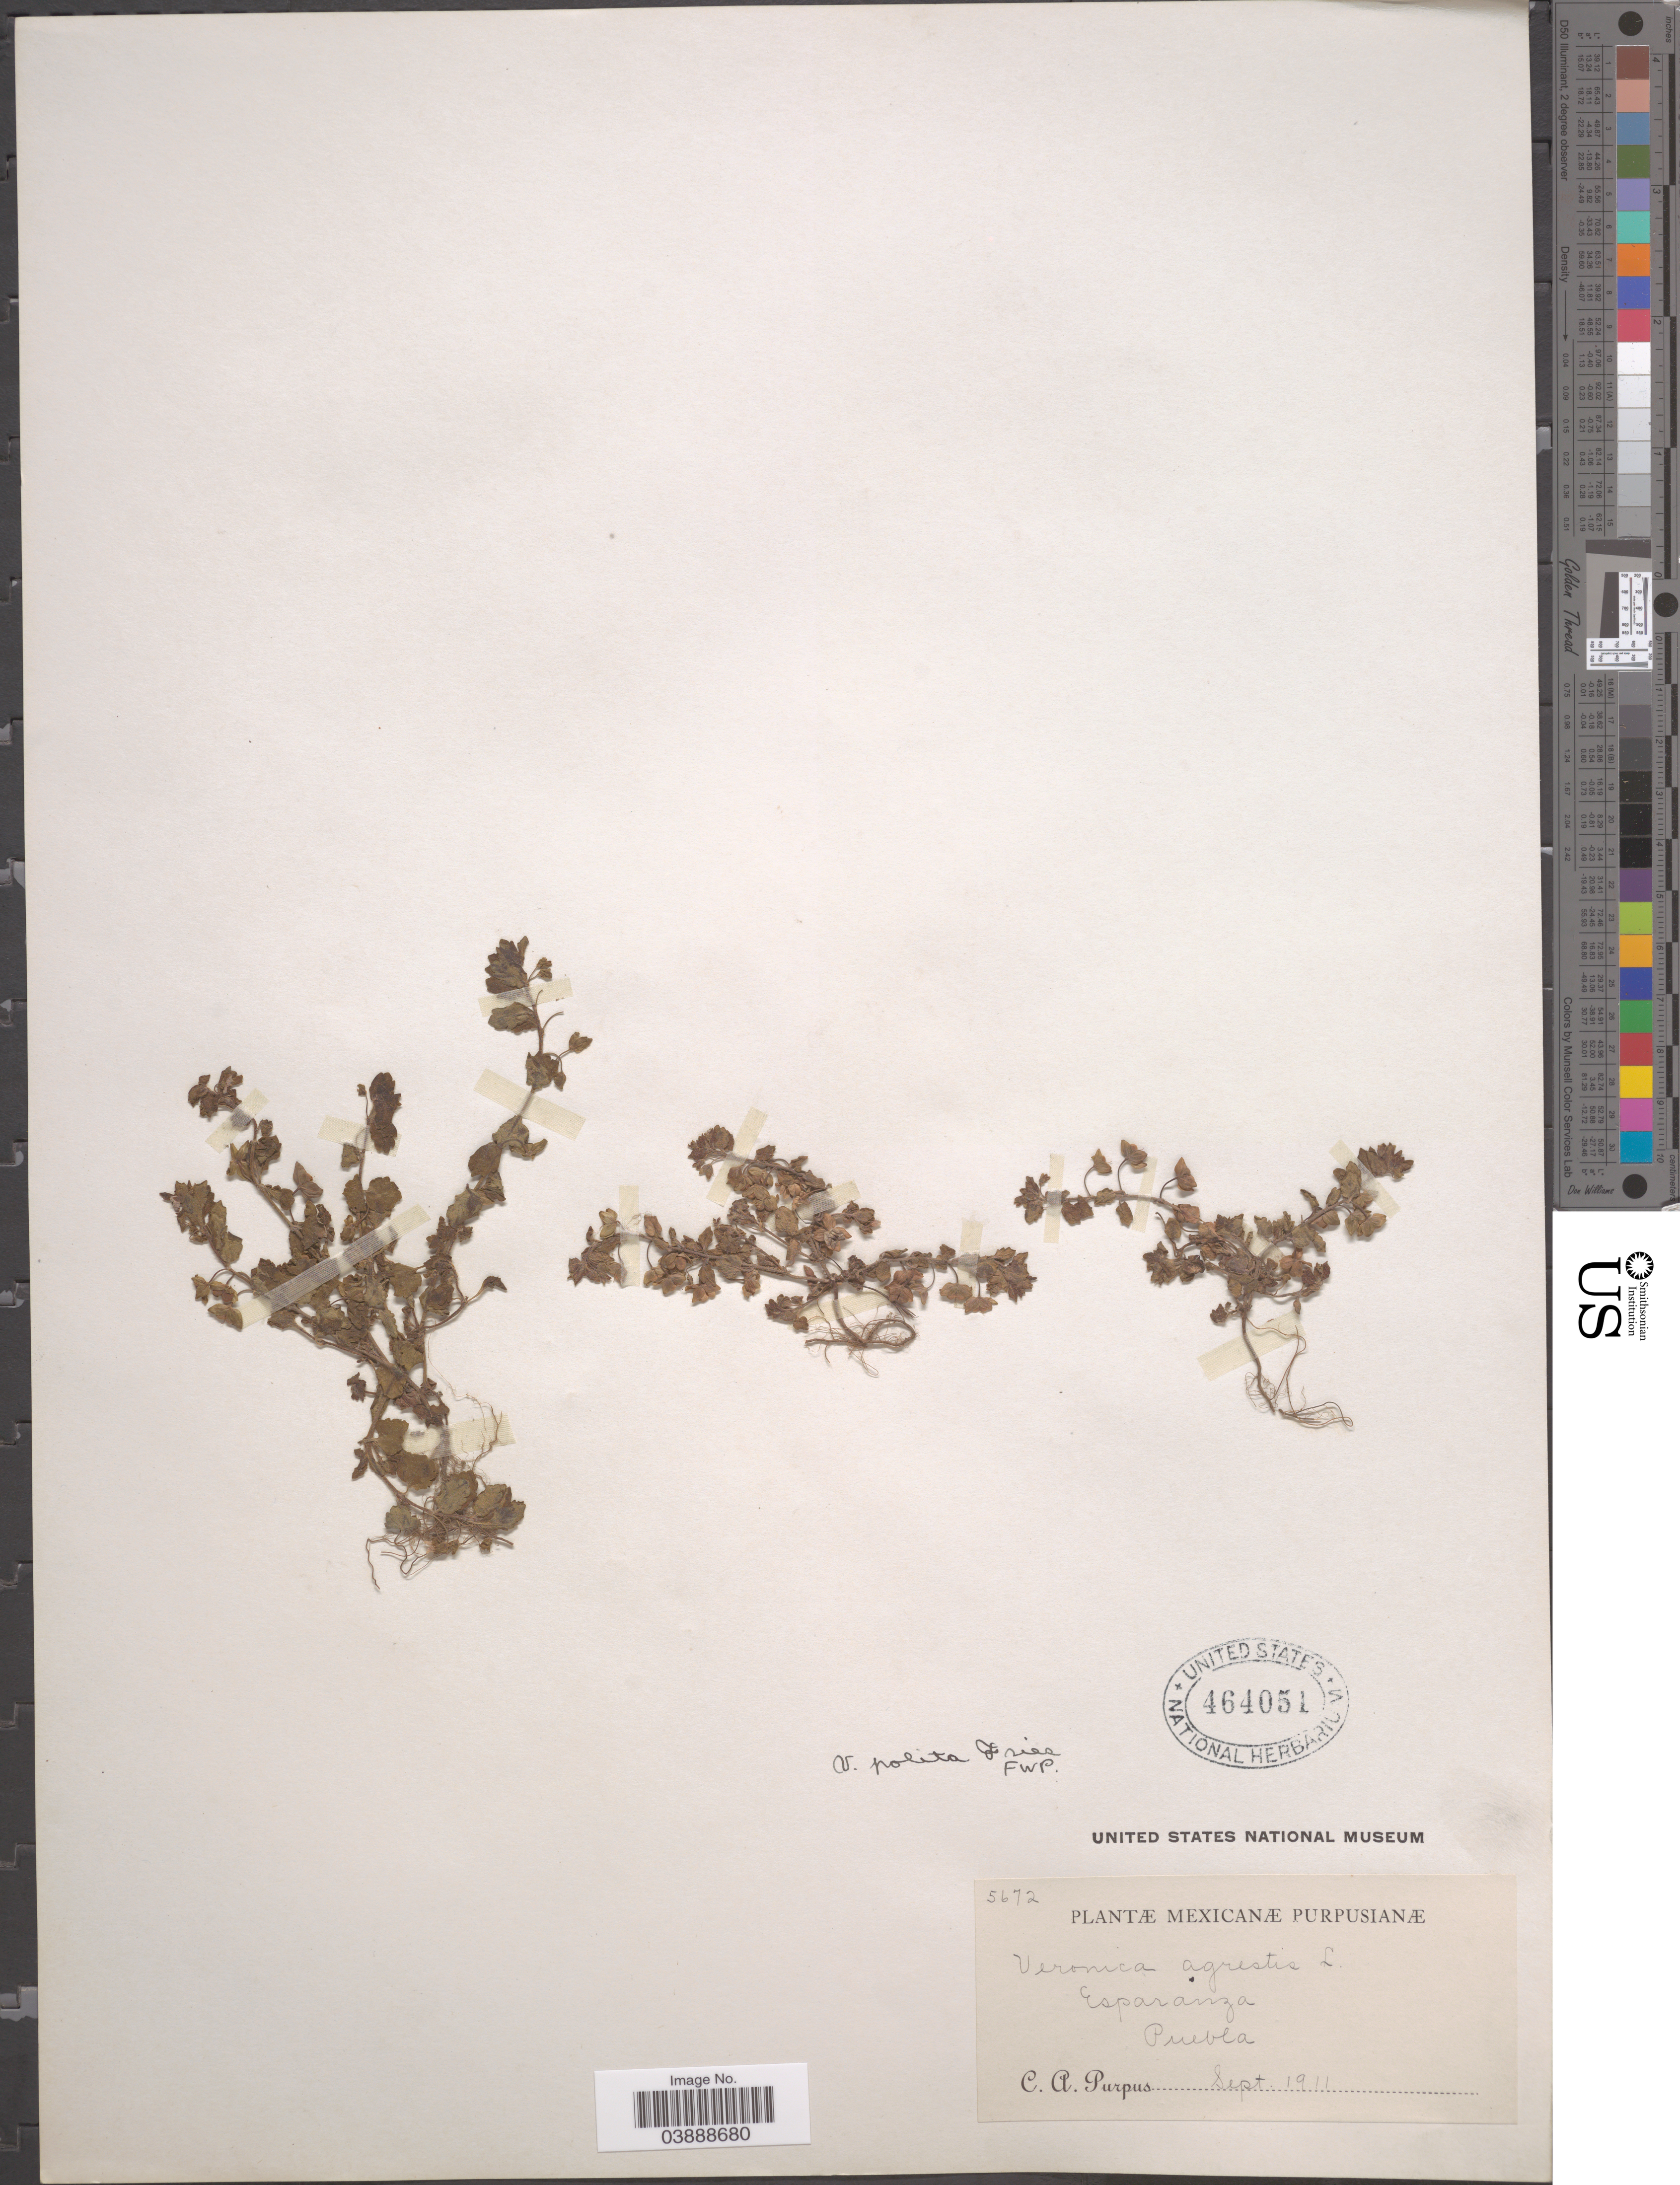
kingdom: Plantae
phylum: Tracheophyta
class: Magnoliopsida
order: Lamiales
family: Plantaginaceae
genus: Veronica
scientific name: Veronica polita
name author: Fr.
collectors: C. A. Purpus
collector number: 5672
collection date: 1911-09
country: Mexico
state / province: Puebla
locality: Esparanza.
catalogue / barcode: US 464051